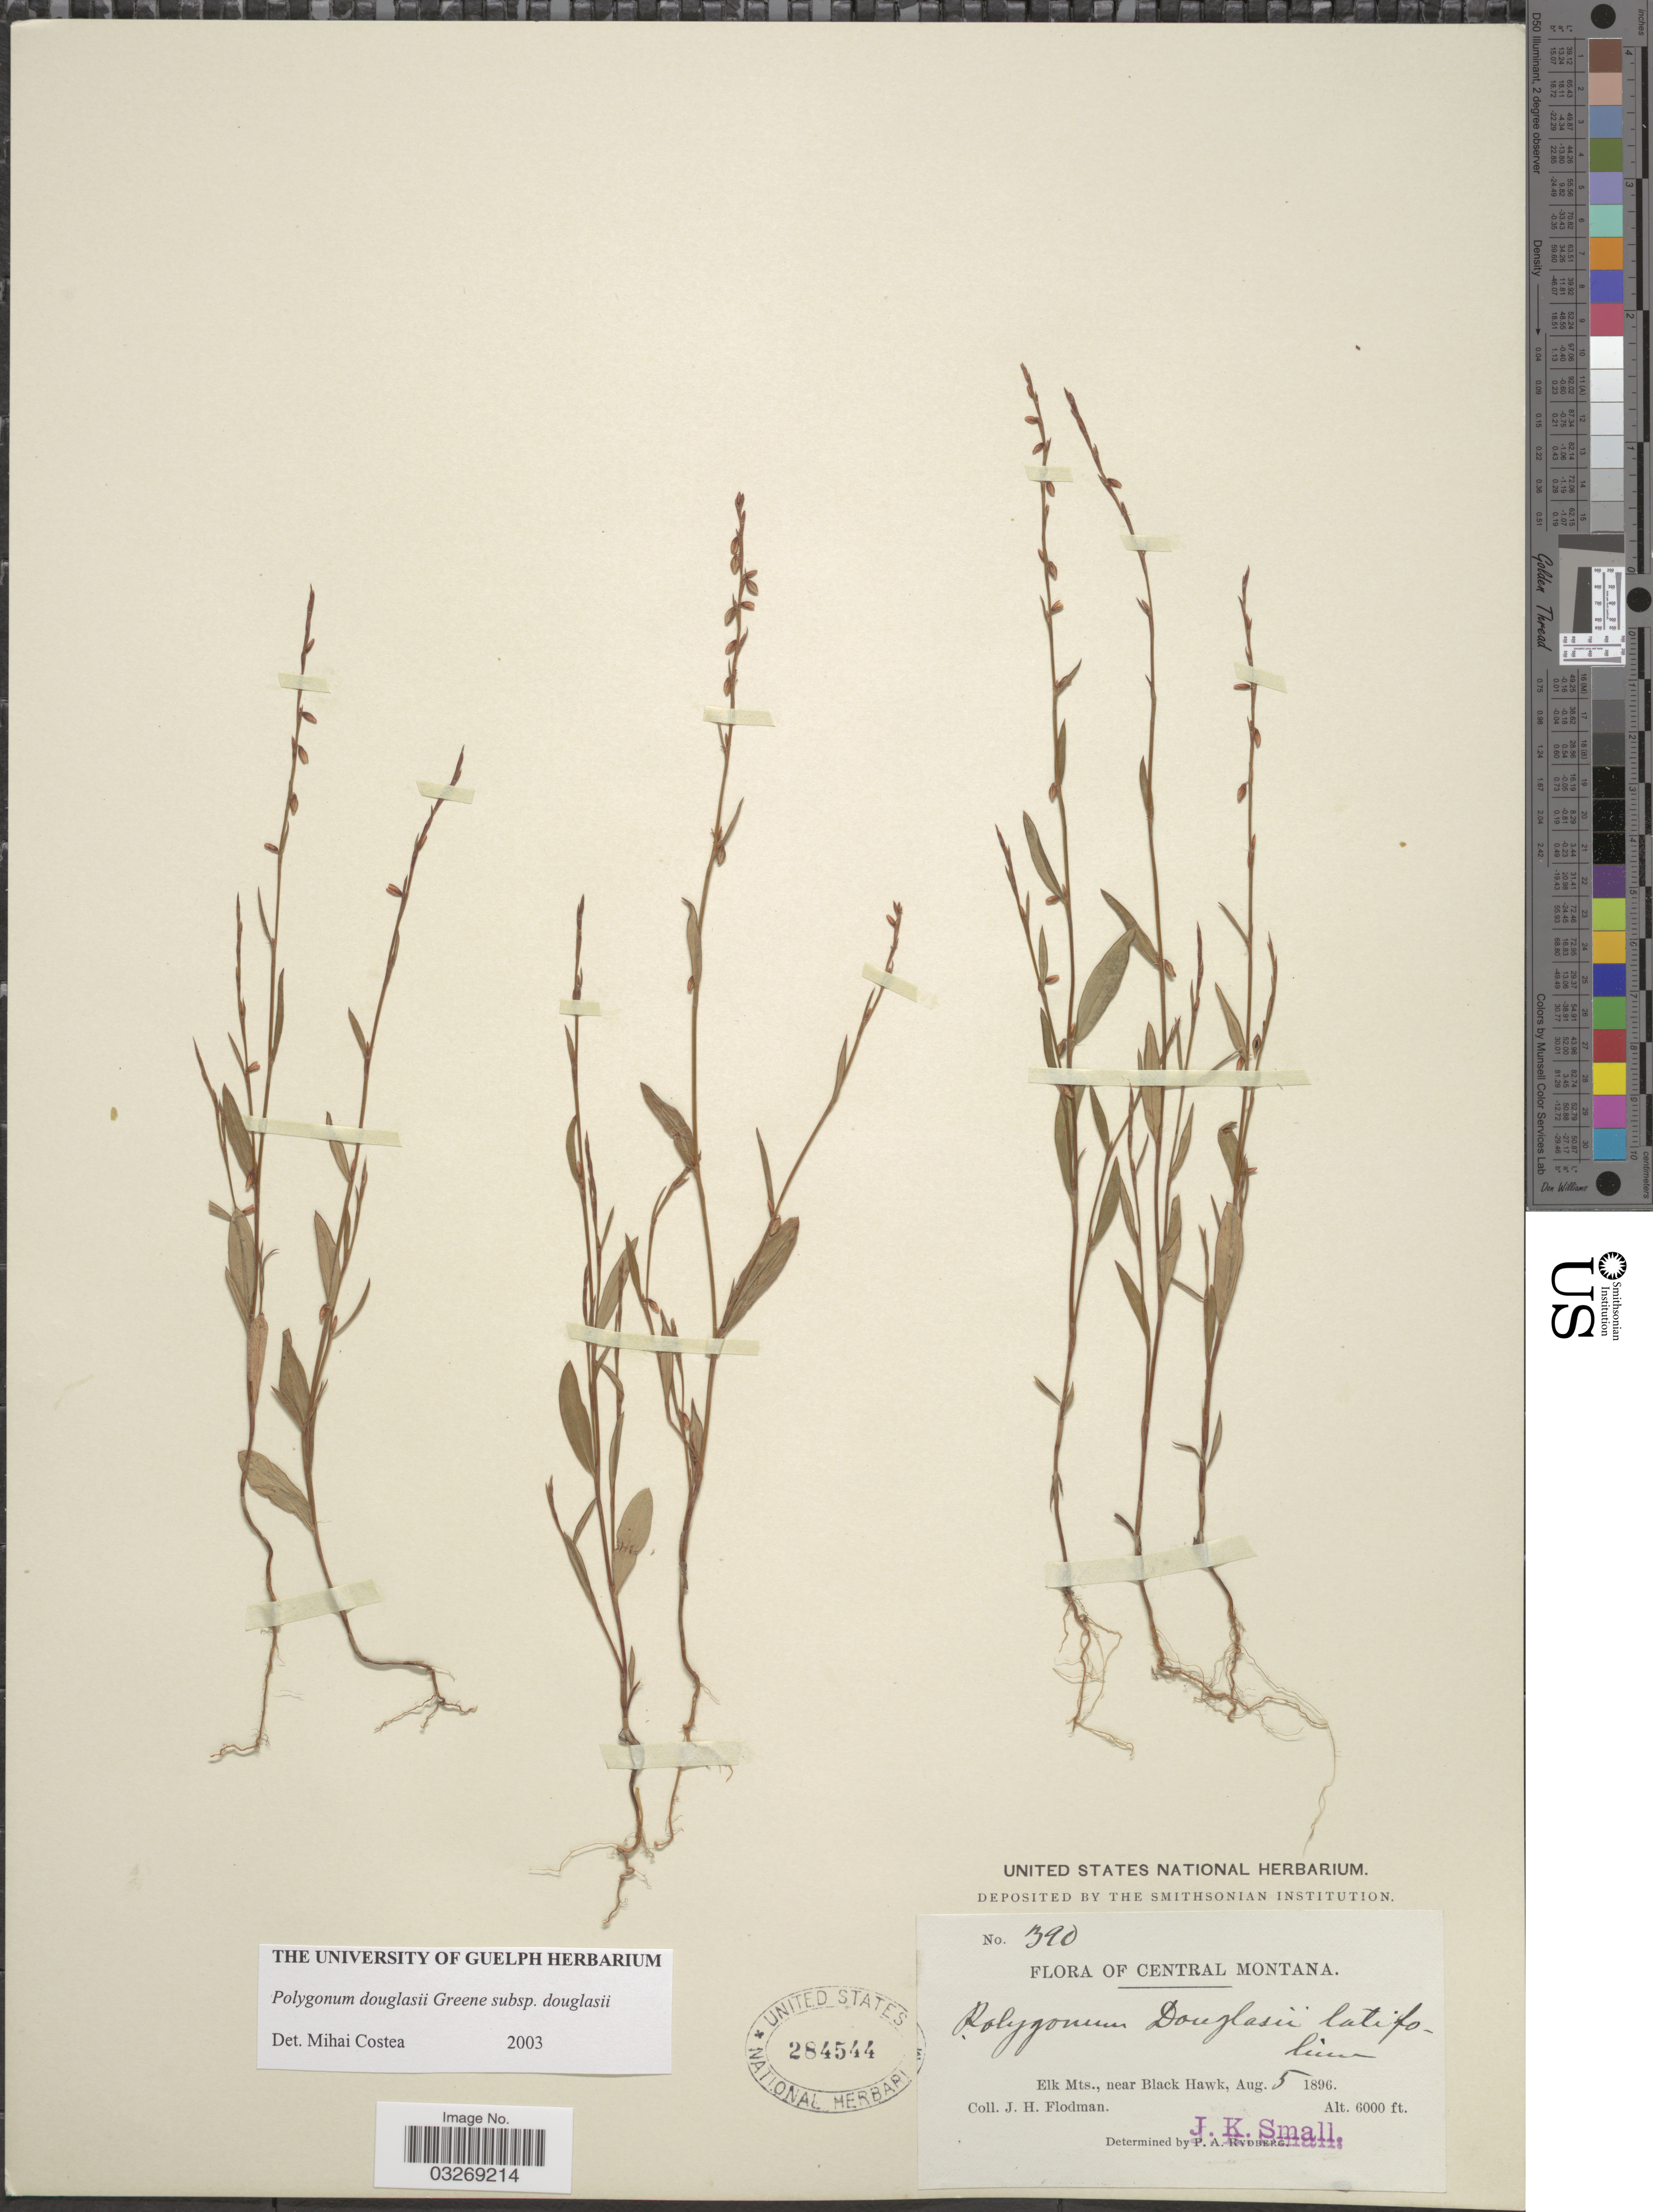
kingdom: Plantae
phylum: Tracheophyta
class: Magnoliopsida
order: Caryophyllales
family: Polygonaceae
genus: Polygonum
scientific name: Polygonum douglasii subsp. douglasii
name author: Greene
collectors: J. Flodman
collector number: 390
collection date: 1896-08-05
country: United States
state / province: Montana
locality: Central Montana. Elk Mts., near Black Hawk.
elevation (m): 1829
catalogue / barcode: US 284544